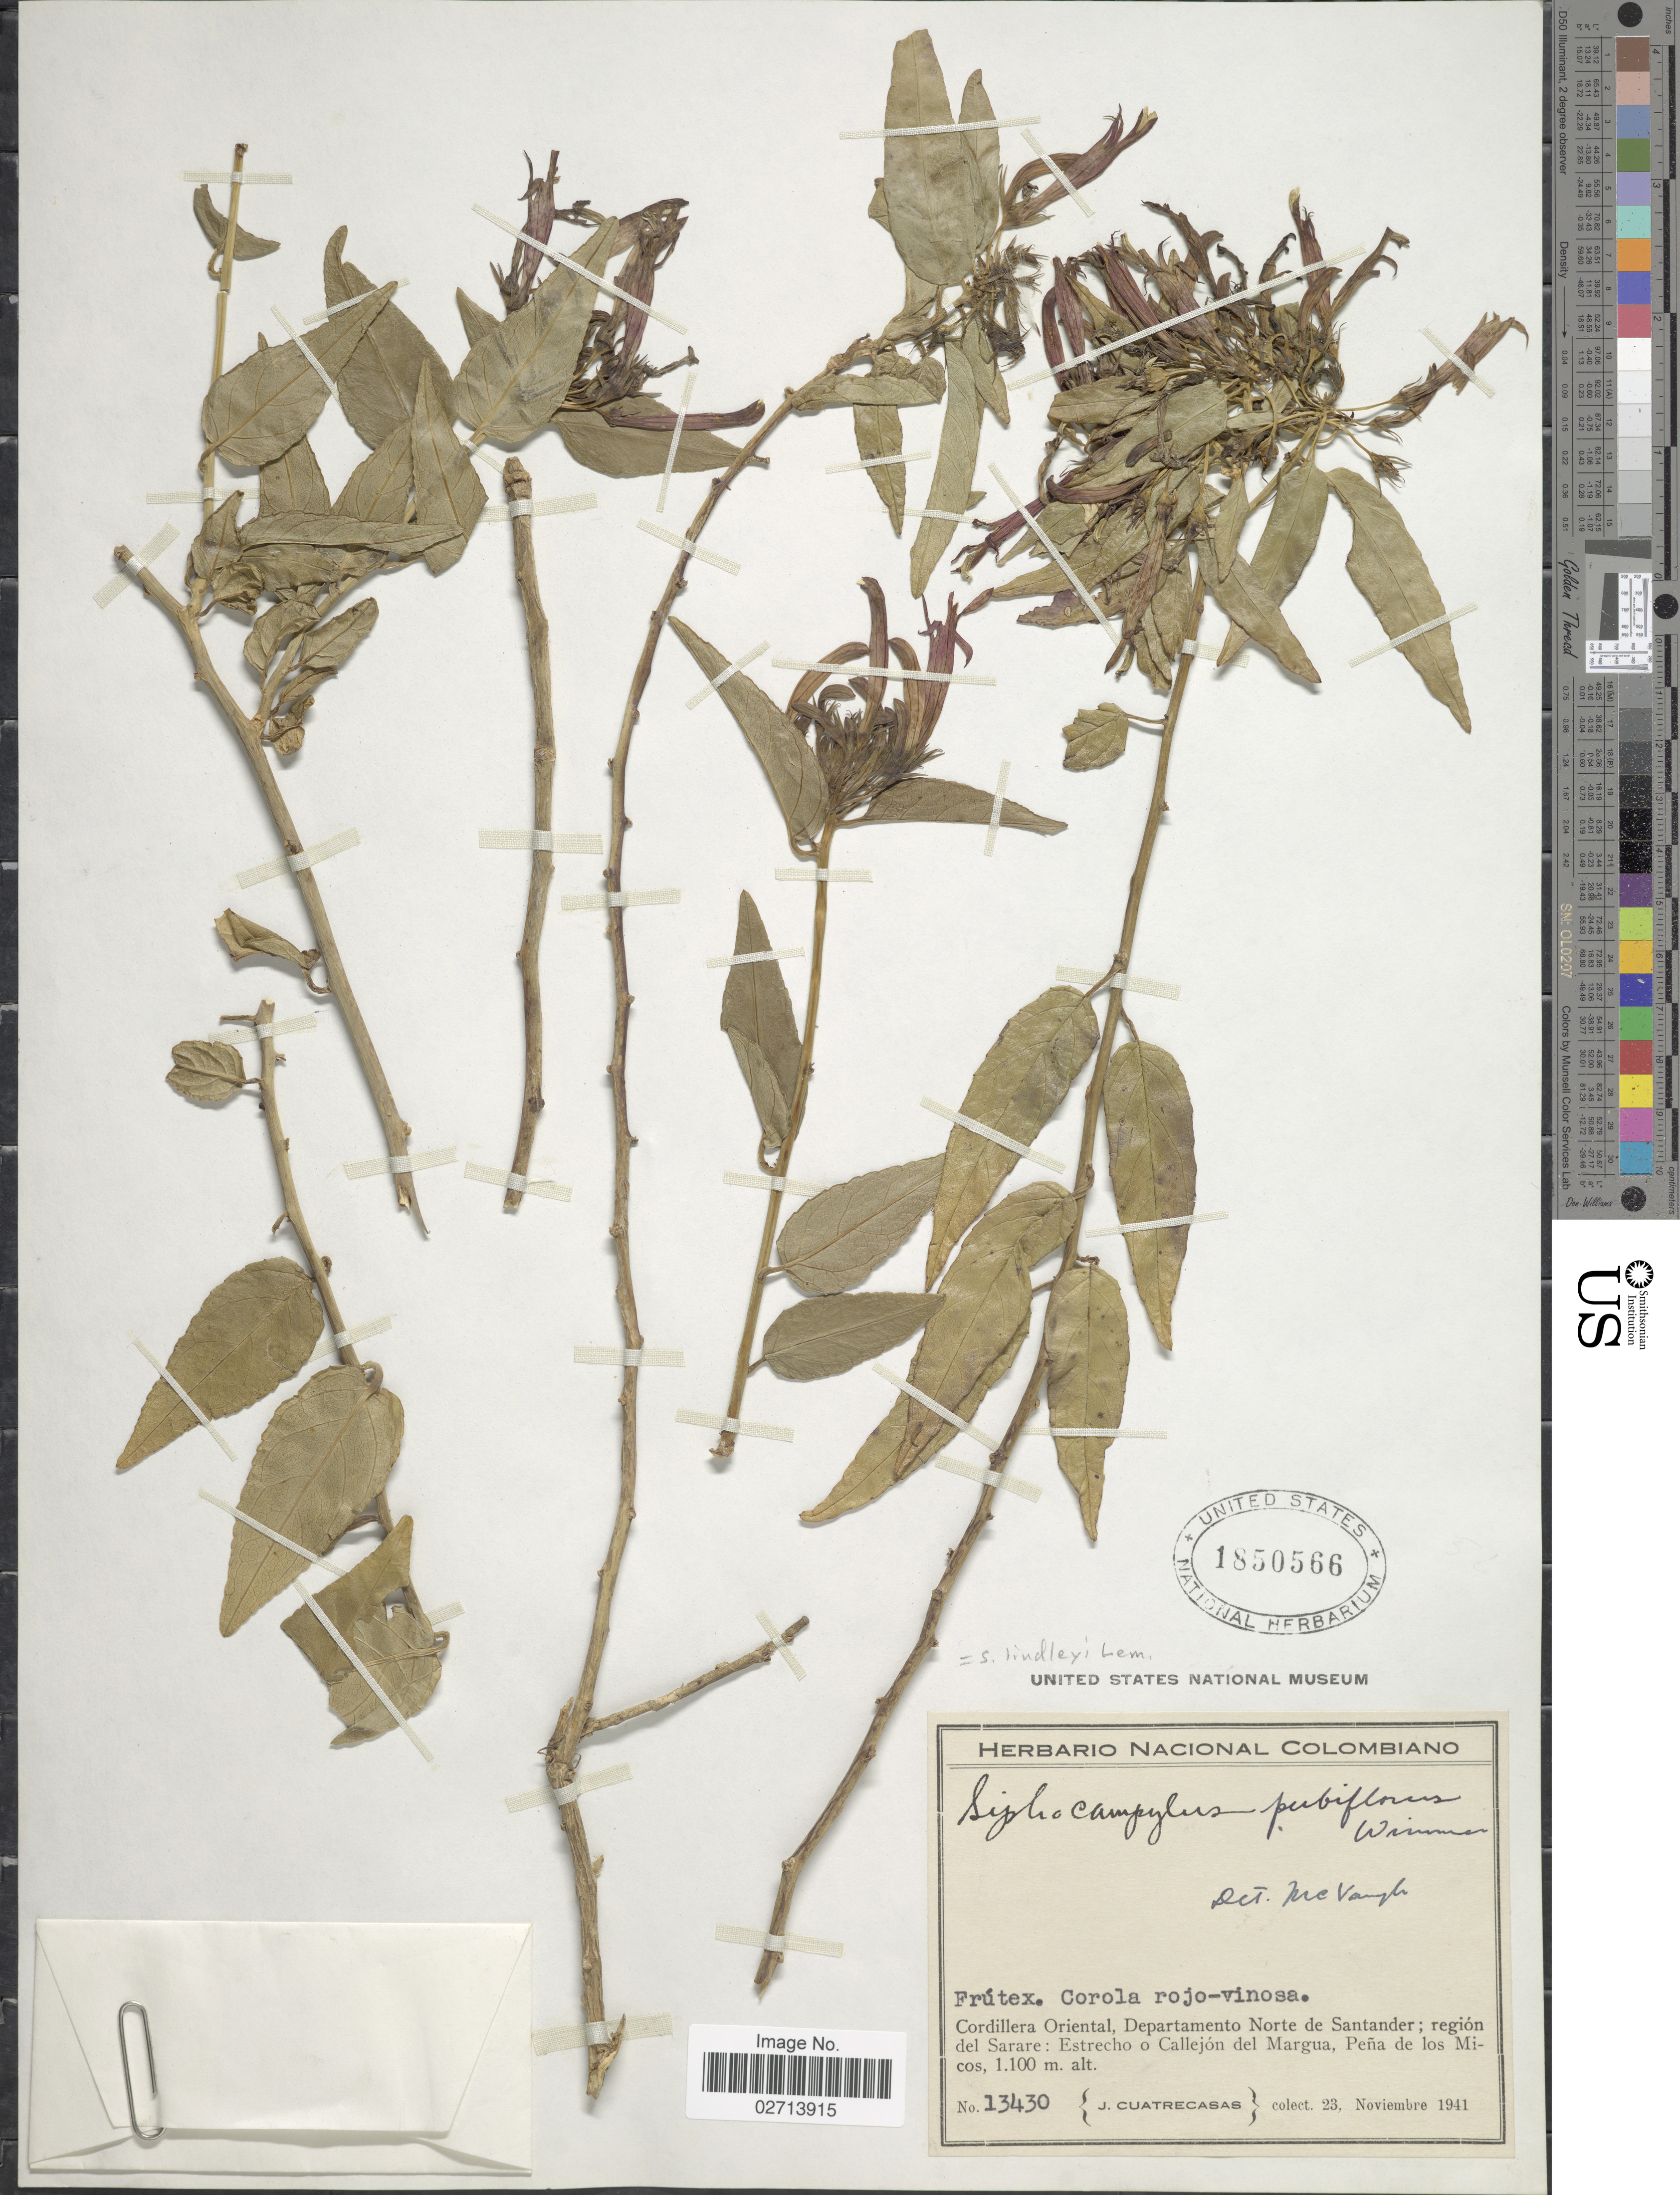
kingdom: Plantae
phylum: Tracheophyta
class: Magnoliopsida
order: Asterales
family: Campanulaceae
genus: Siphocampylus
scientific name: Siphocampylus lindleyi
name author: Lem.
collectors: J. Cuatrecasas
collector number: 13430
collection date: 1941-11-23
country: Colombia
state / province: Norte de Santander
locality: Cordillera Oriental, Departamento Norte de Santander; región de Sarare: Estrecho o Callejón del Margua, Peña de los Micos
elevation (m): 1100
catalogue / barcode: US 1850566